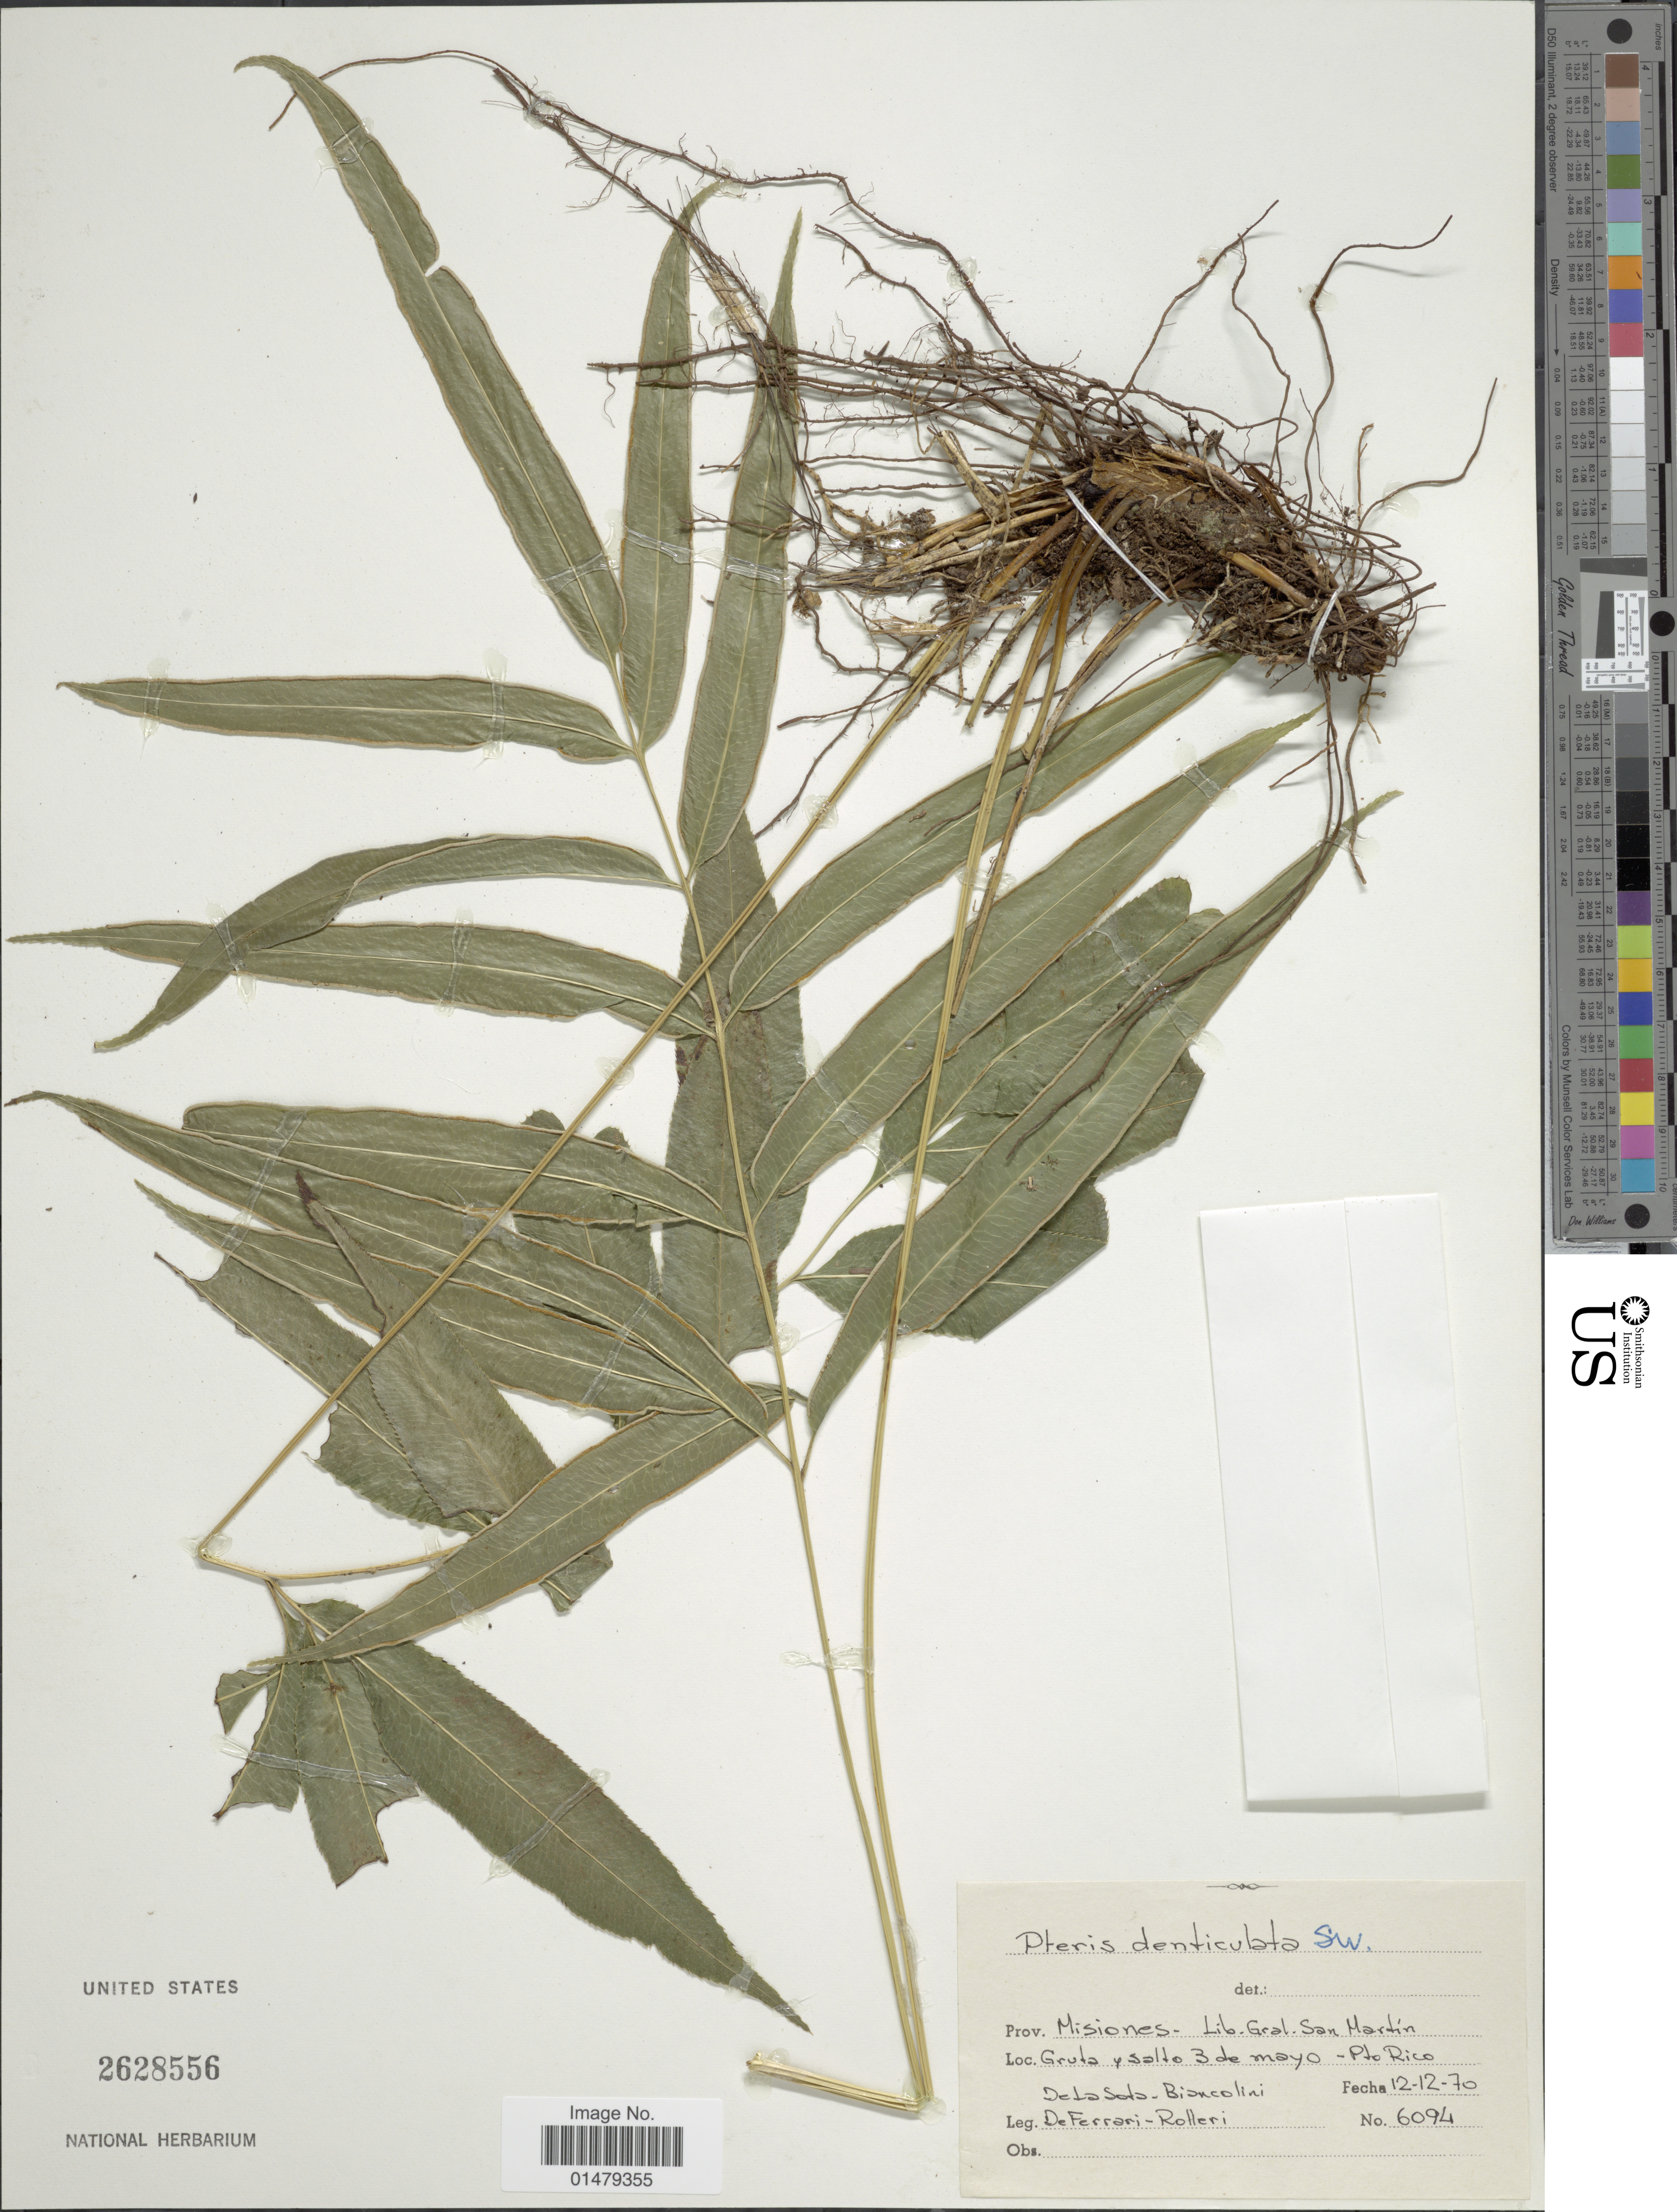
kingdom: Plantae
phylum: Tracheophyta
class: Polypodiopsida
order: Polypodiales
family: Pteridaceae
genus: Pteris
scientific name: Pteris denticulata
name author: Sw.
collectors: de la Sota, Biancolini, DeFerrari & Rolleri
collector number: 6094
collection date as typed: Transcribed d/m/y: 12/12/70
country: Argentina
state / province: Misiones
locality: Prov. Misiones - Lib. Gral. San Martin. Gruta y salto 3 e3 mayo - Pto Rico.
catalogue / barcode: US 2628556